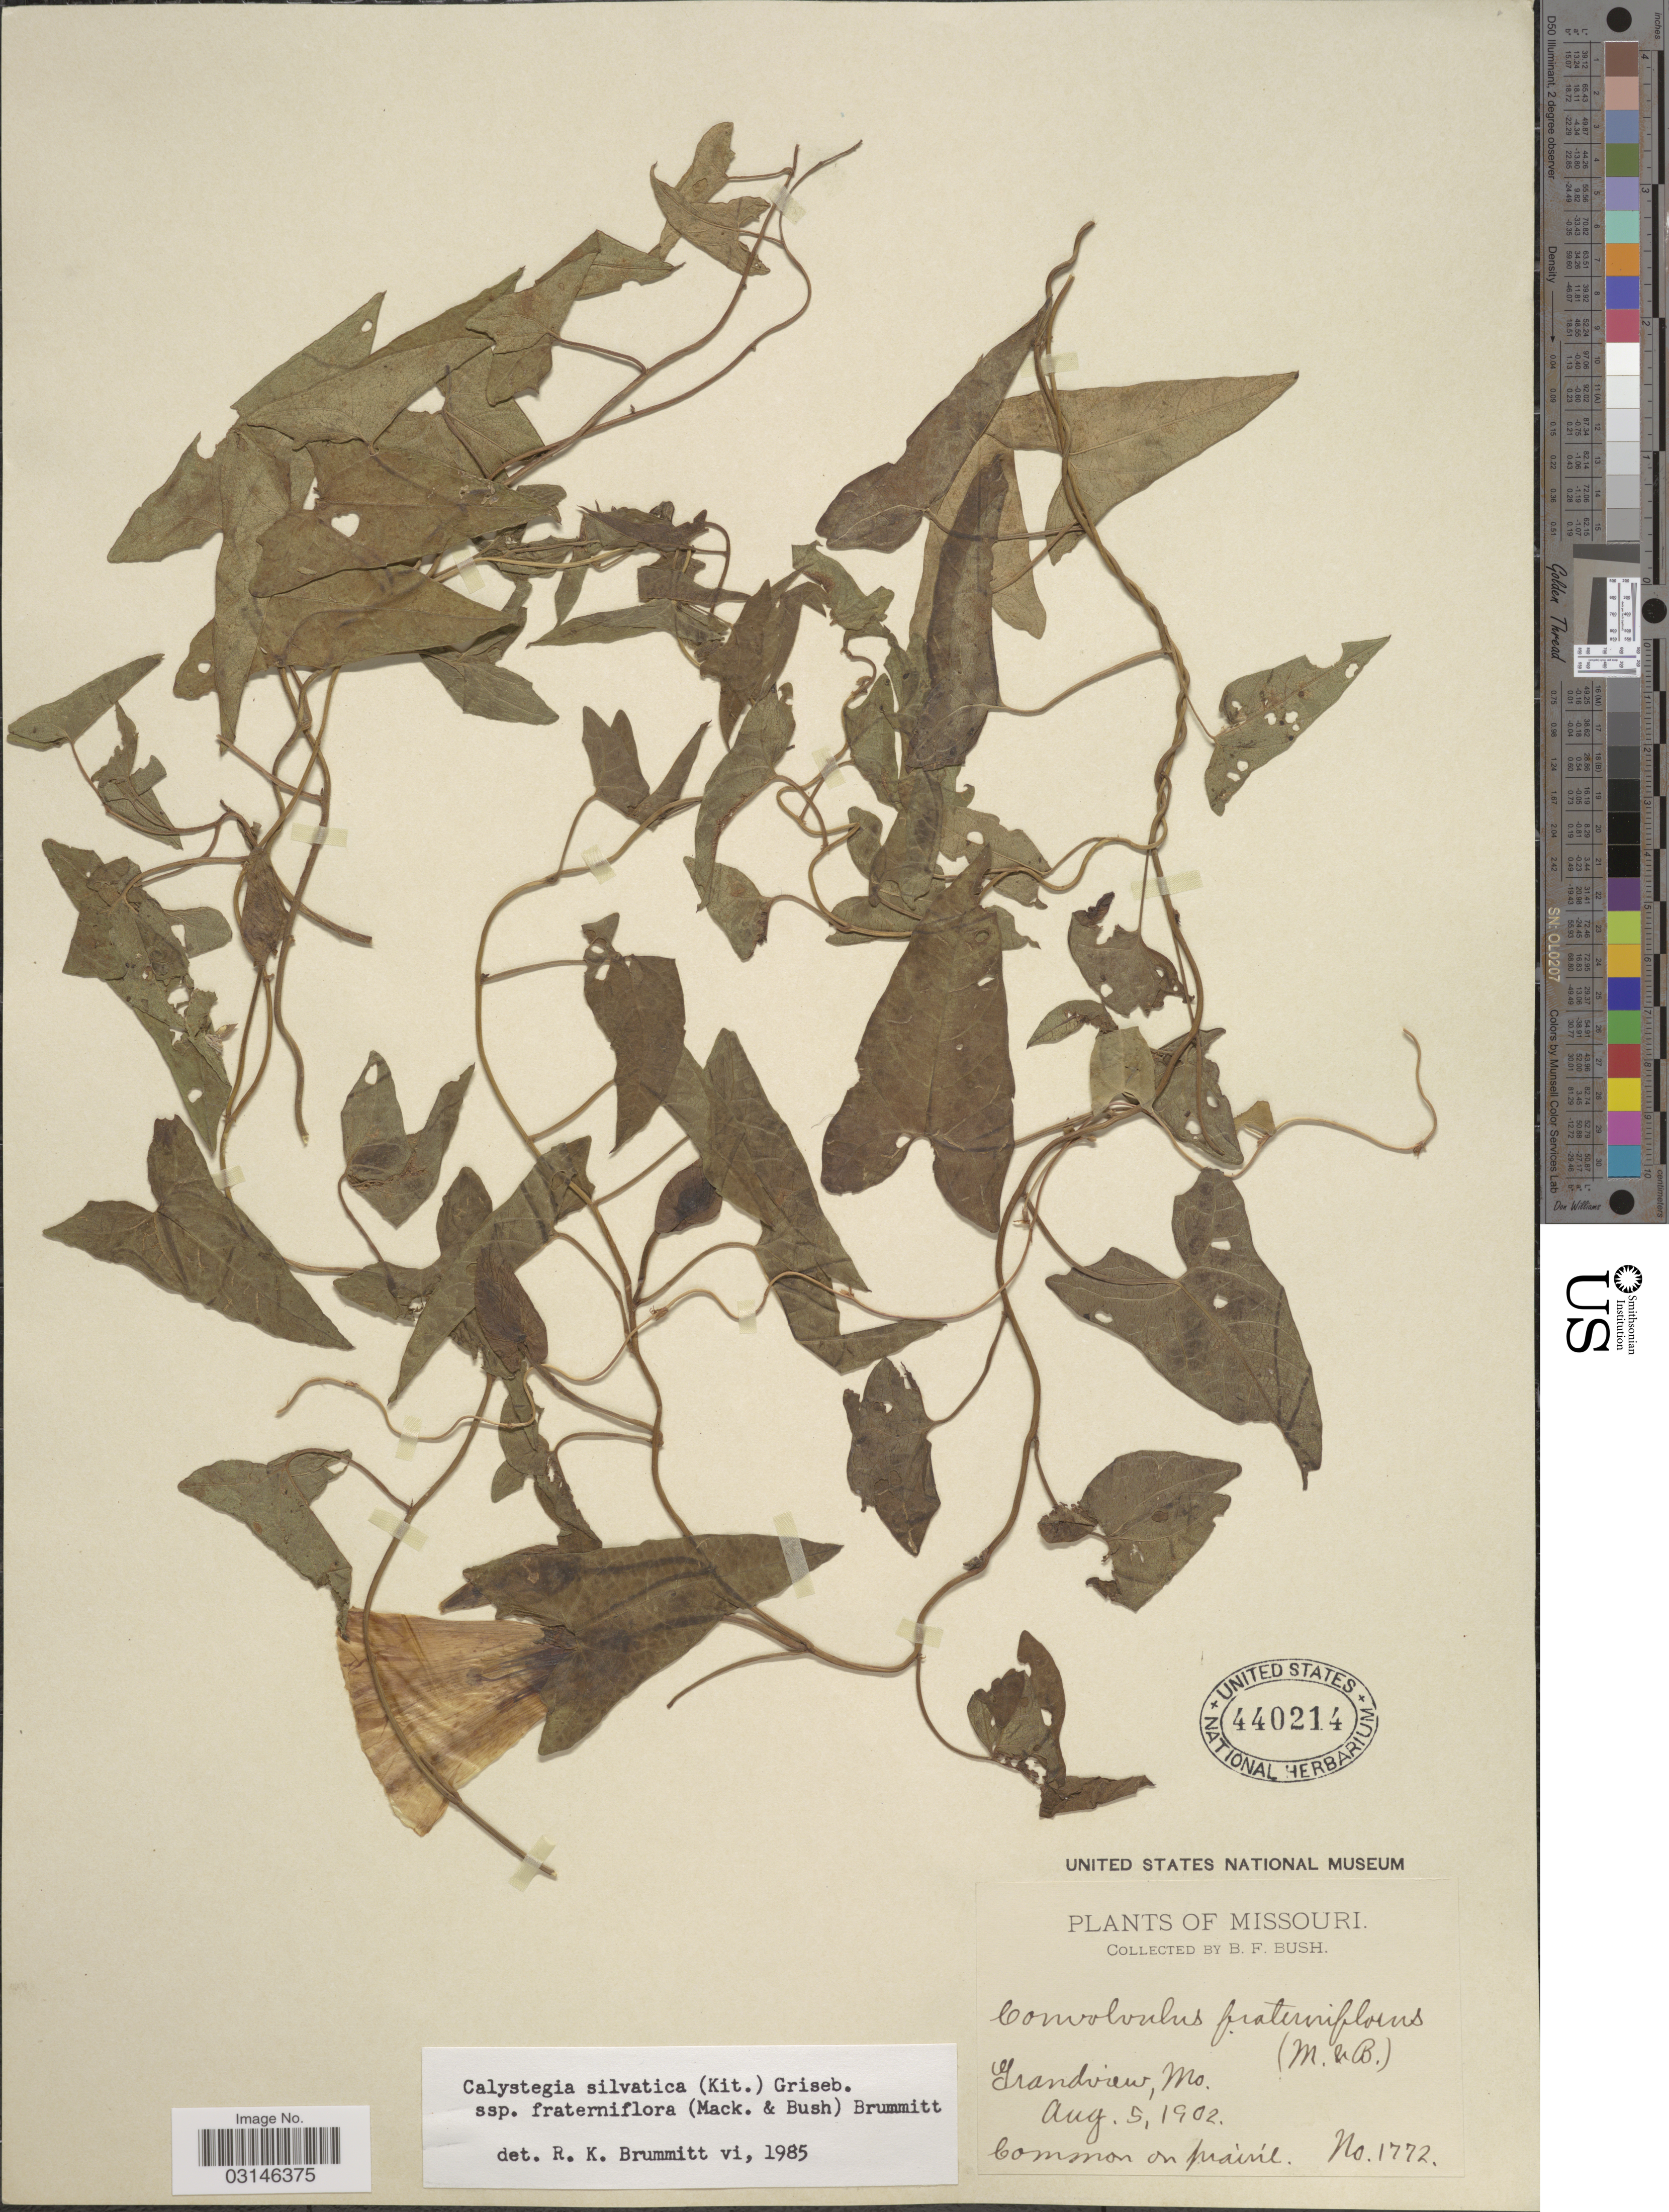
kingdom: Plantae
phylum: Tracheophyta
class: Magnoliopsida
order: Solanales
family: Convolvulaceae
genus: Calystegia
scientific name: Calystegia silvatica subsp. fraterniflora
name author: (Mack. & Bush) Brummitt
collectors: B. F. Bush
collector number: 1772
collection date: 1902-08-05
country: United States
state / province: Missouri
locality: Grandview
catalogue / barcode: US 440214